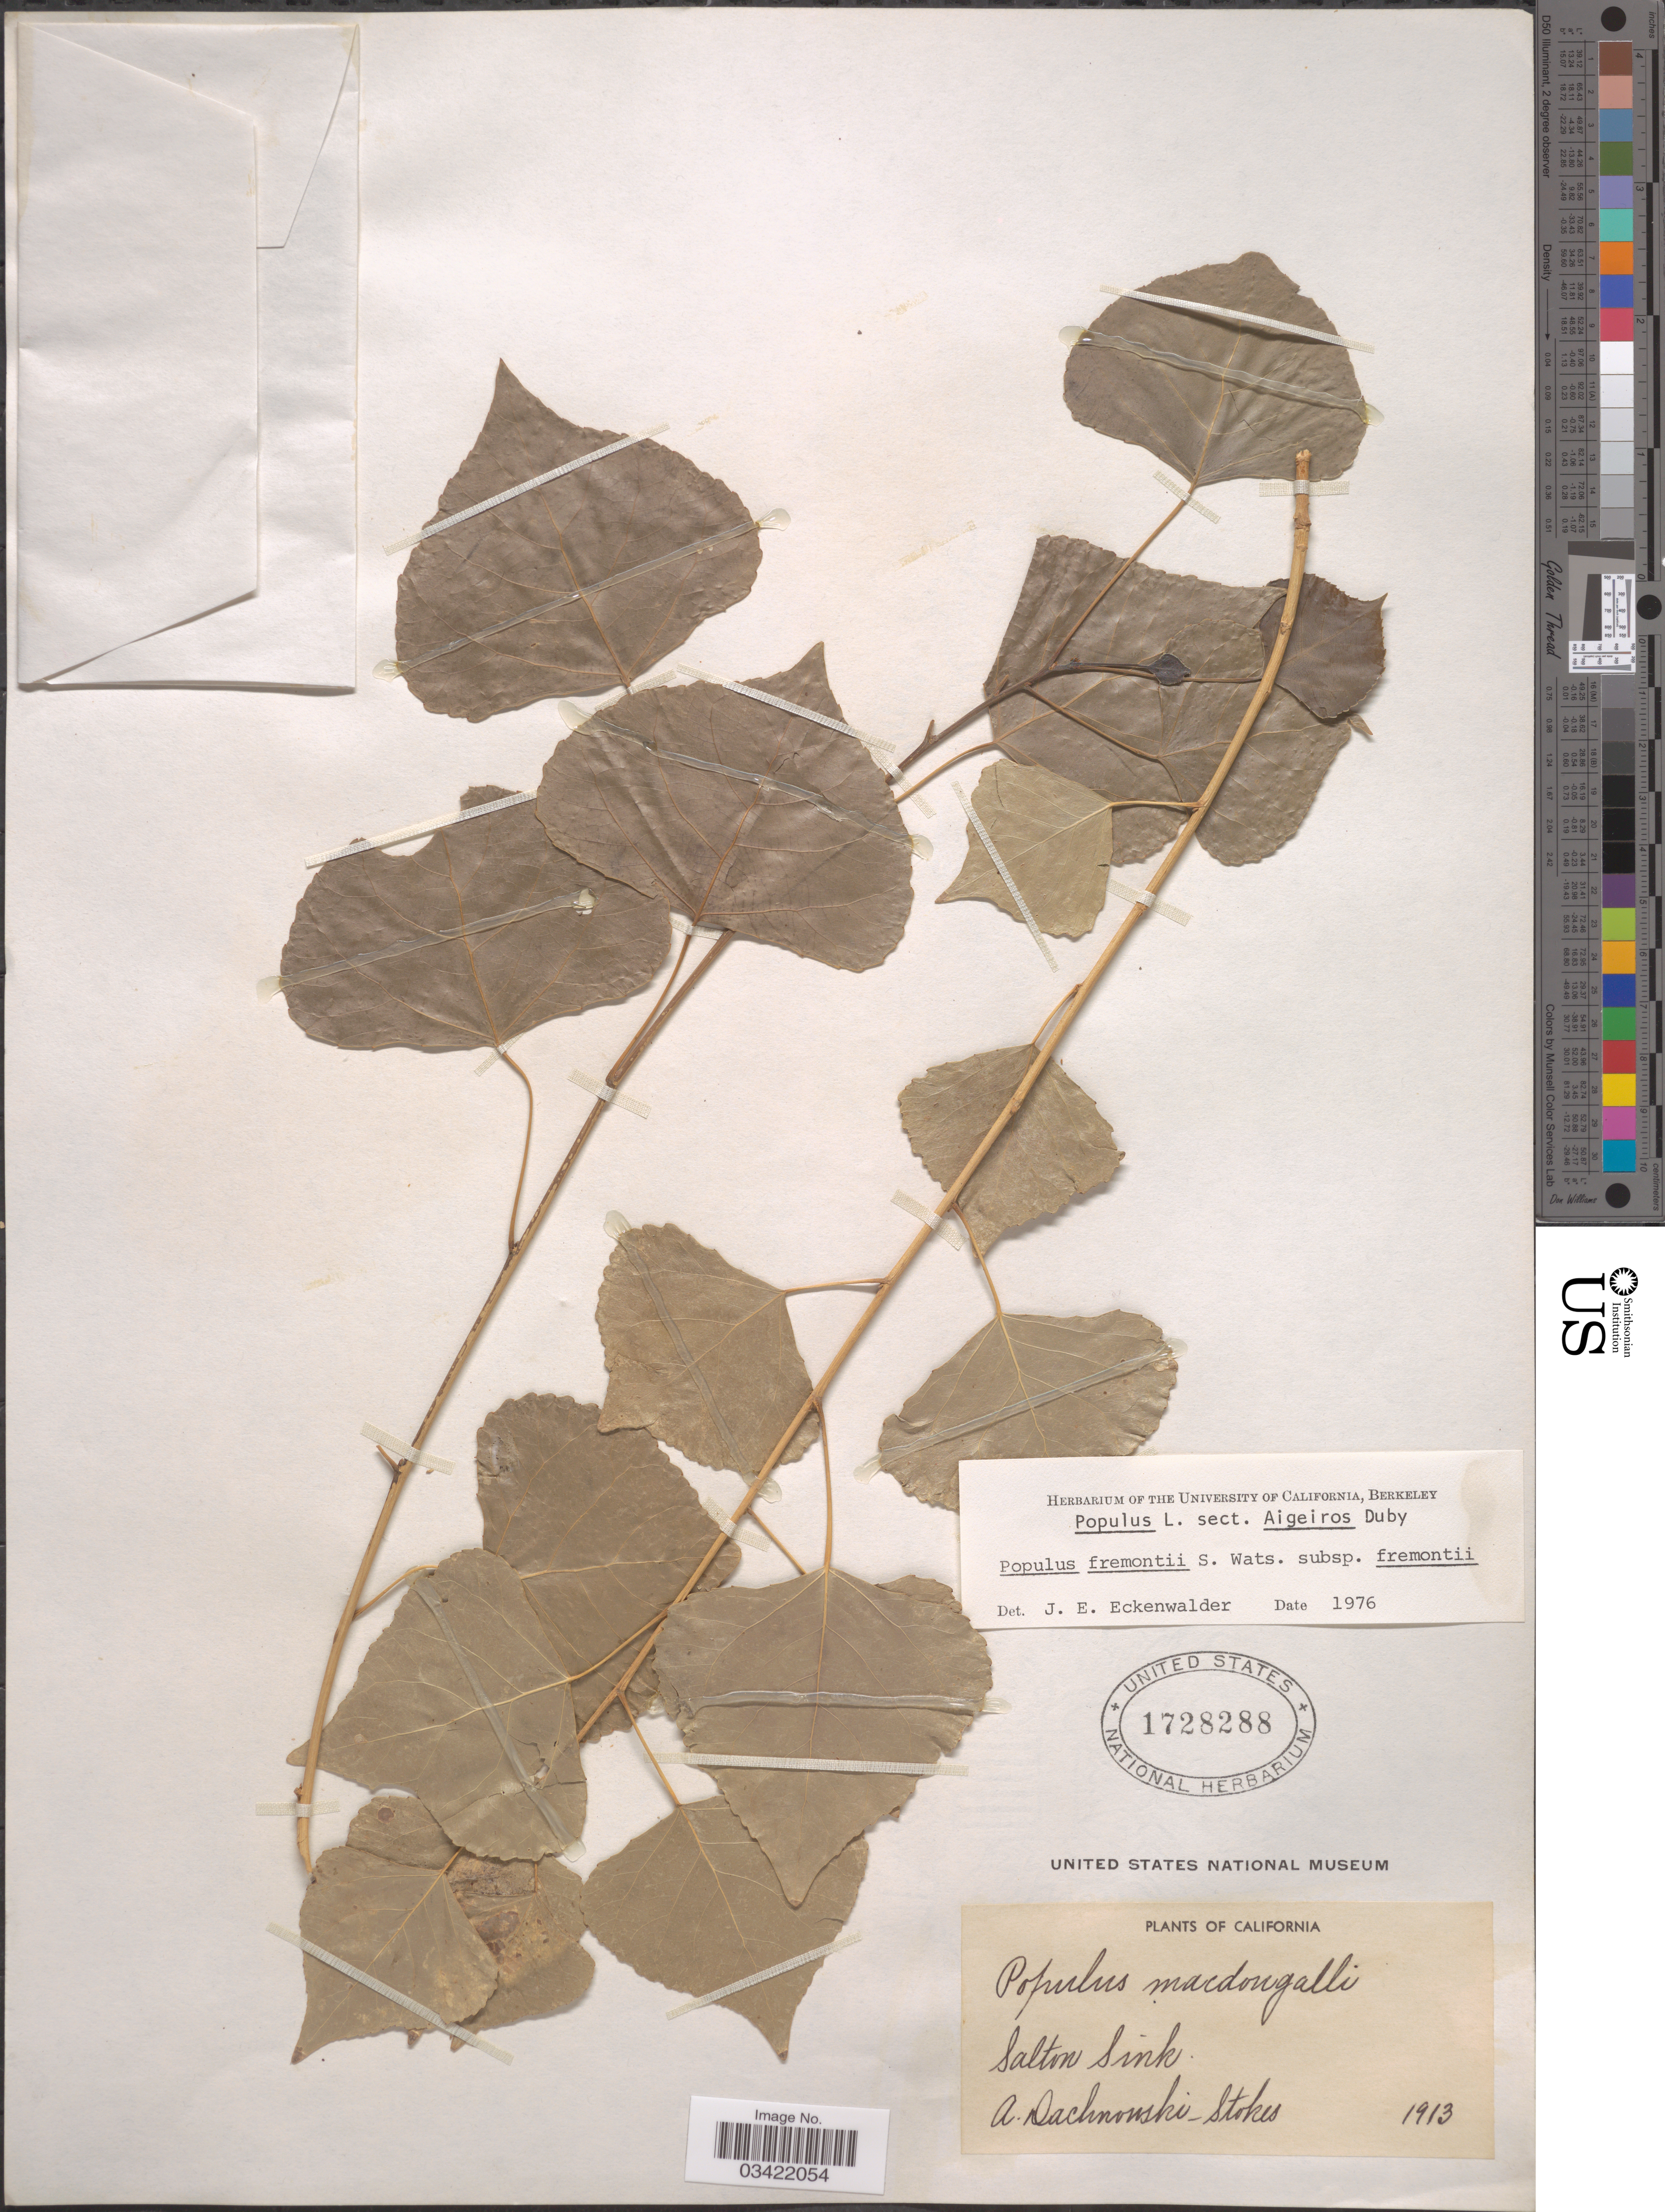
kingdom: Plantae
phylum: Tracheophyta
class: Magnoliopsida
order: Malpighiales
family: Salicaceae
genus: Populus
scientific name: Populus fremontii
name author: S. Watson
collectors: A. P. Dachnowski-Stokes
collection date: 1913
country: United States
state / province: California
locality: Salton Sink.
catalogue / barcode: US 1728288